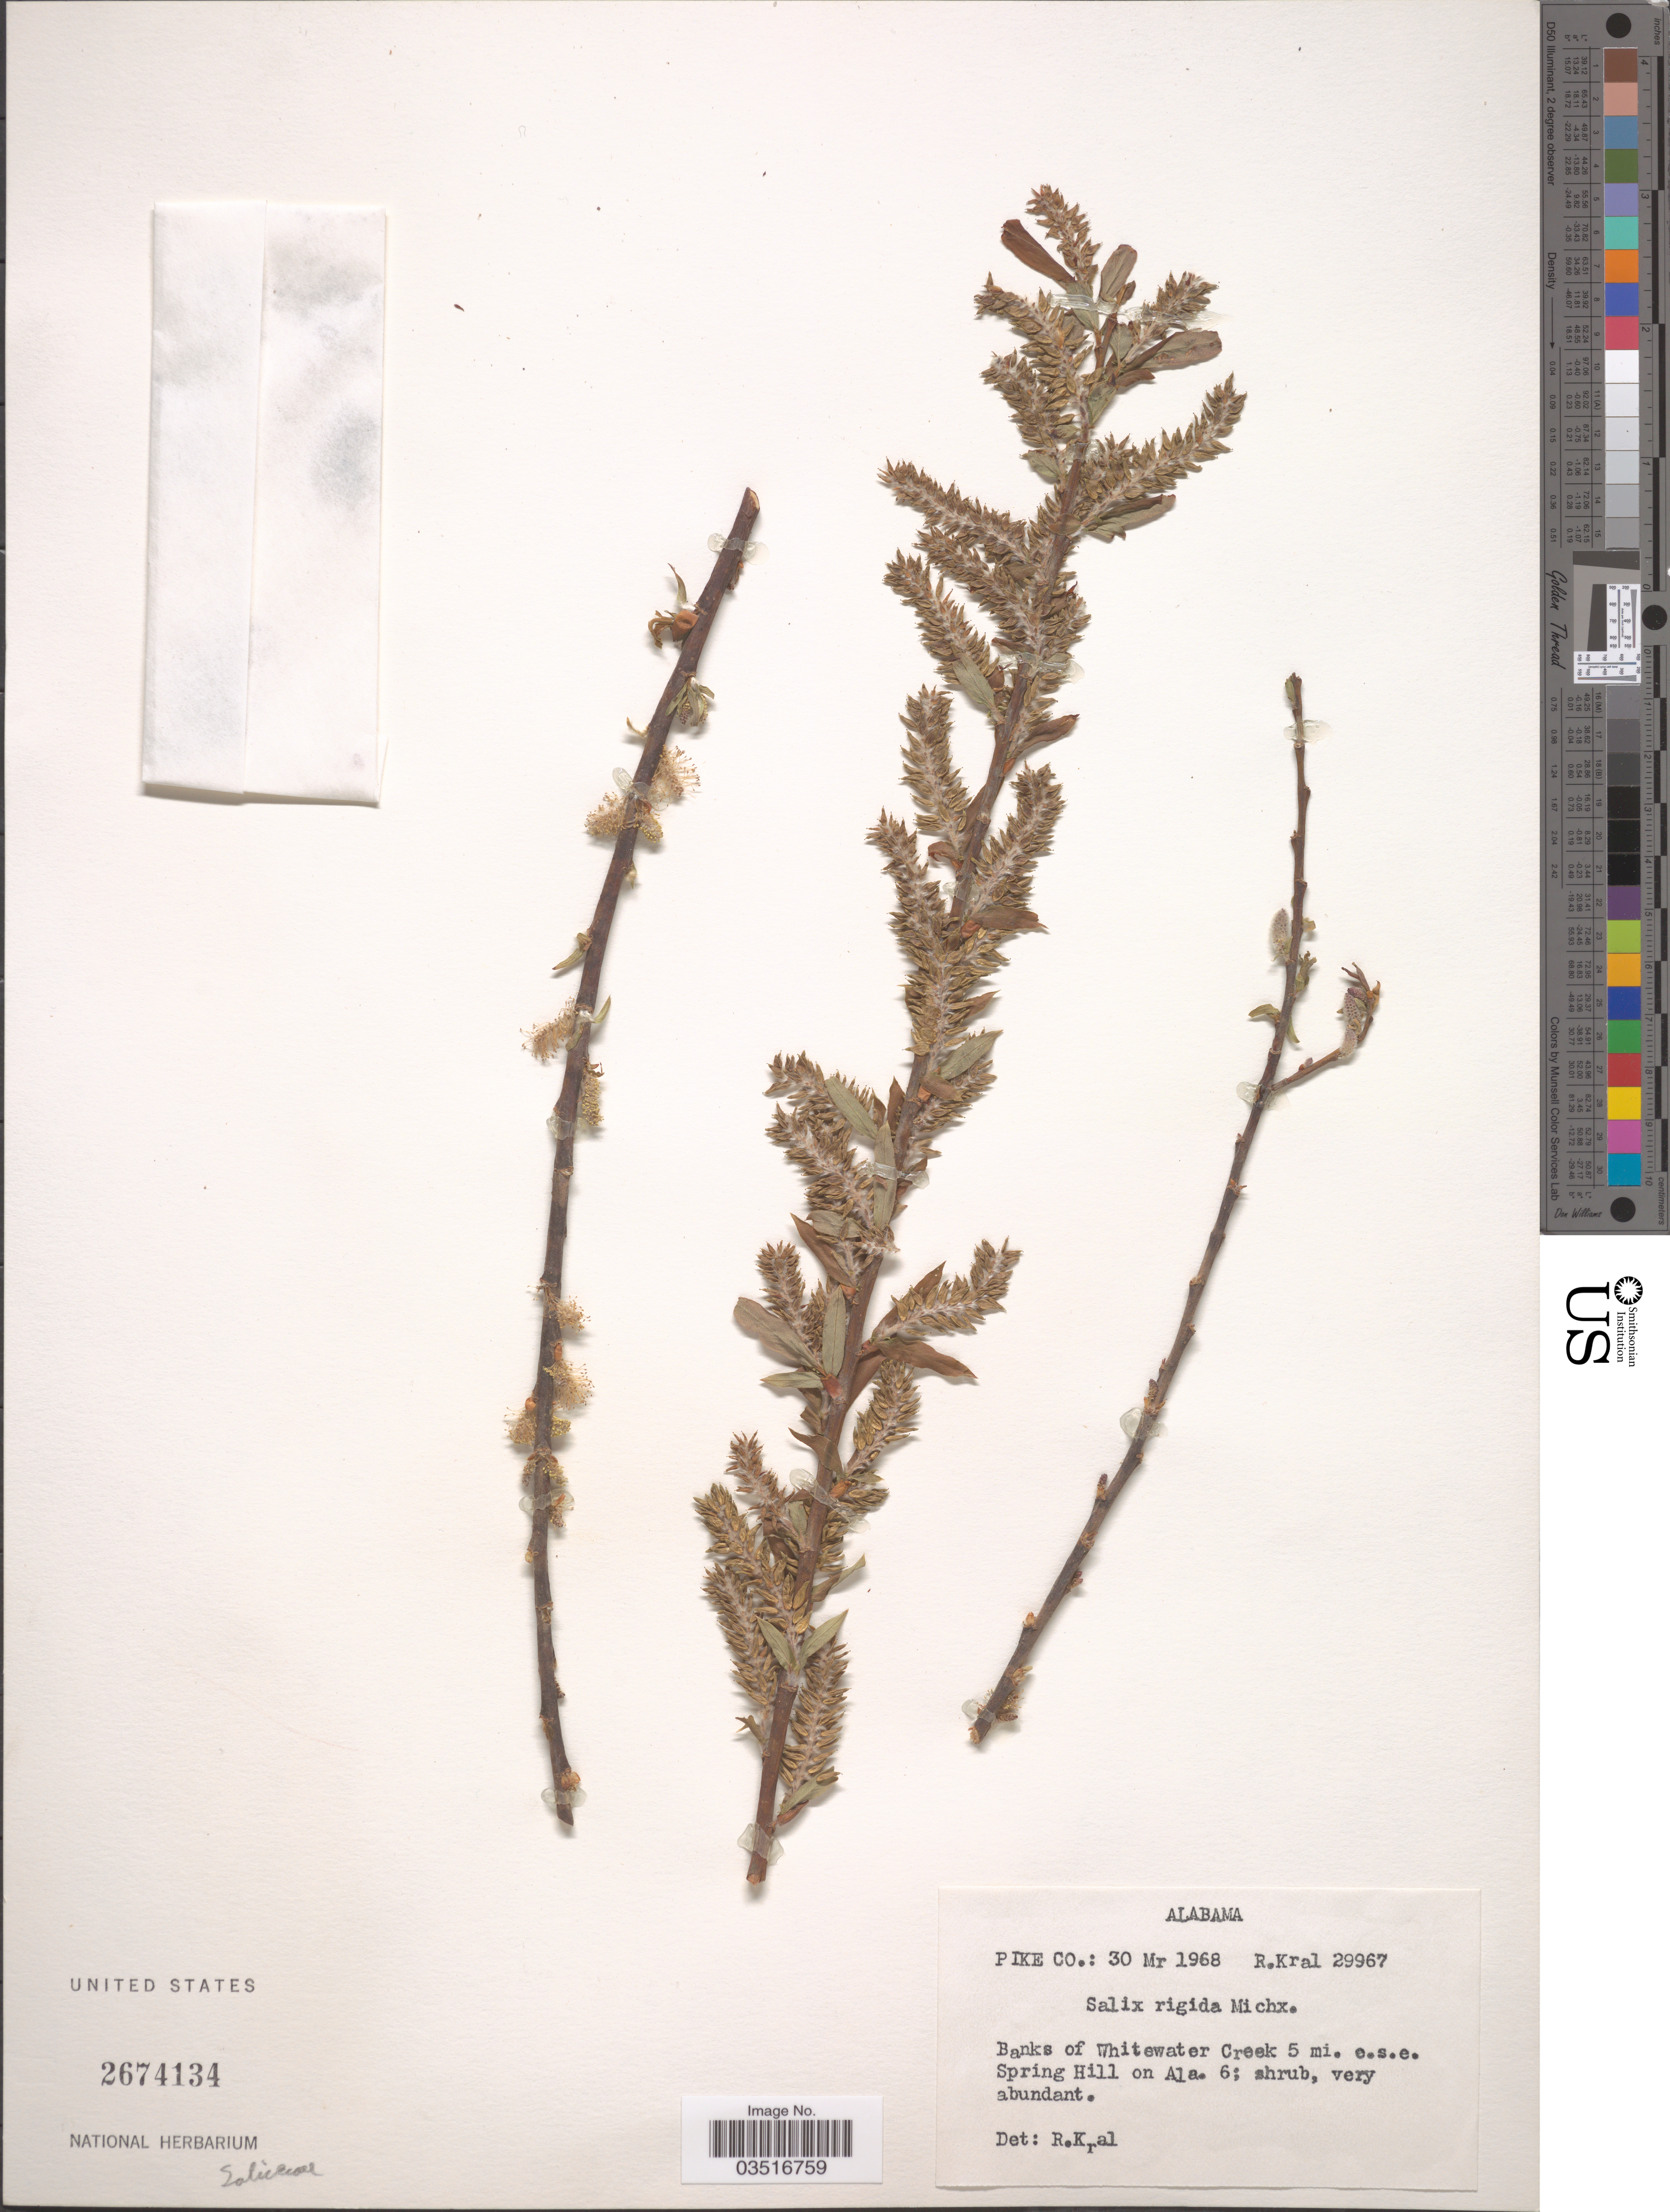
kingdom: Plantae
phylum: Tracheophyta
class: Magnoliopsida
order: Malpighiales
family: Salicaceae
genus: Salix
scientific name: Salix rigida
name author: Muhl.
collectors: R. Kral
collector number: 29967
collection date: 1968-03-30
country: United States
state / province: Alabama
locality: Banks of Whitewater Creek 5 mi. e.s.e. Spring Hill.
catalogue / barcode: US 2674134